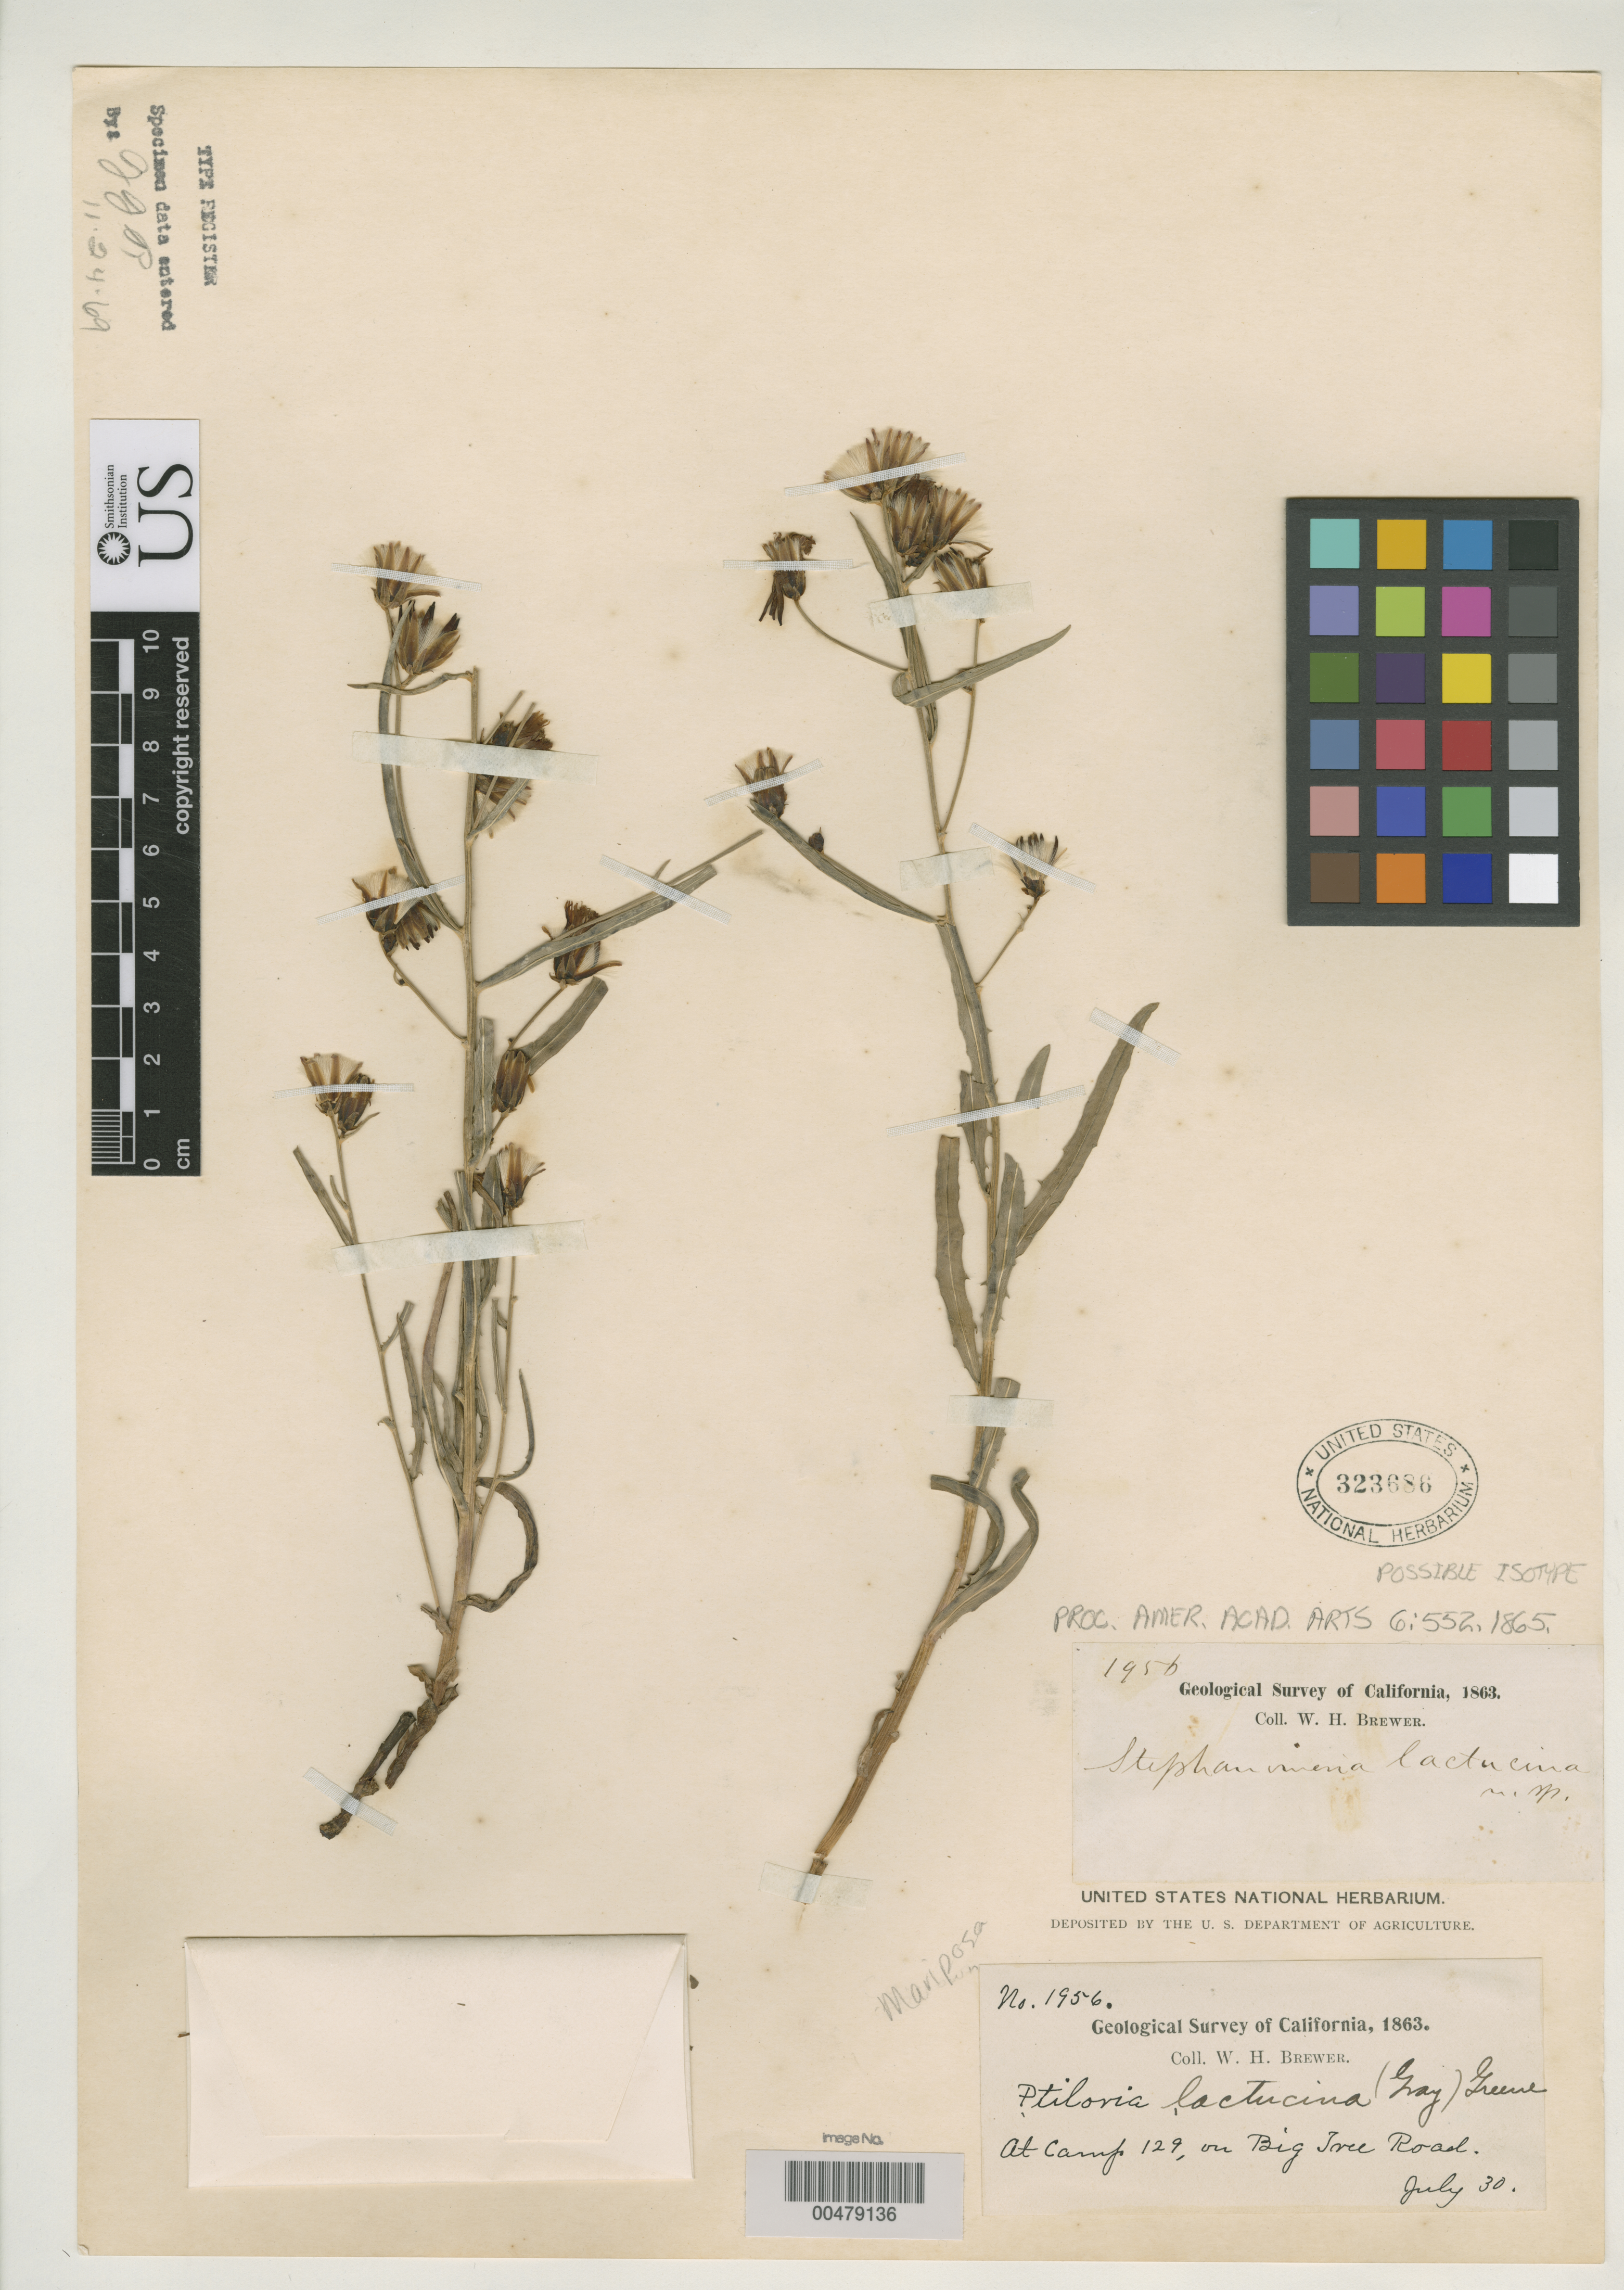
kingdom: Plantae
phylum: Tracheophyta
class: Magnoliopsida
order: Asterales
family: Asteraceae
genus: Stephanomeria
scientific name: Stephanomeria lactucina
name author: A. Gray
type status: Possible Isotype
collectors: W. H. Brewer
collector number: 1956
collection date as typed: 30 Jul 1863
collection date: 1863-07-30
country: United States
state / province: California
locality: Camp 129, on Big Tree Road.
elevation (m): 1829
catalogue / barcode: US 323686